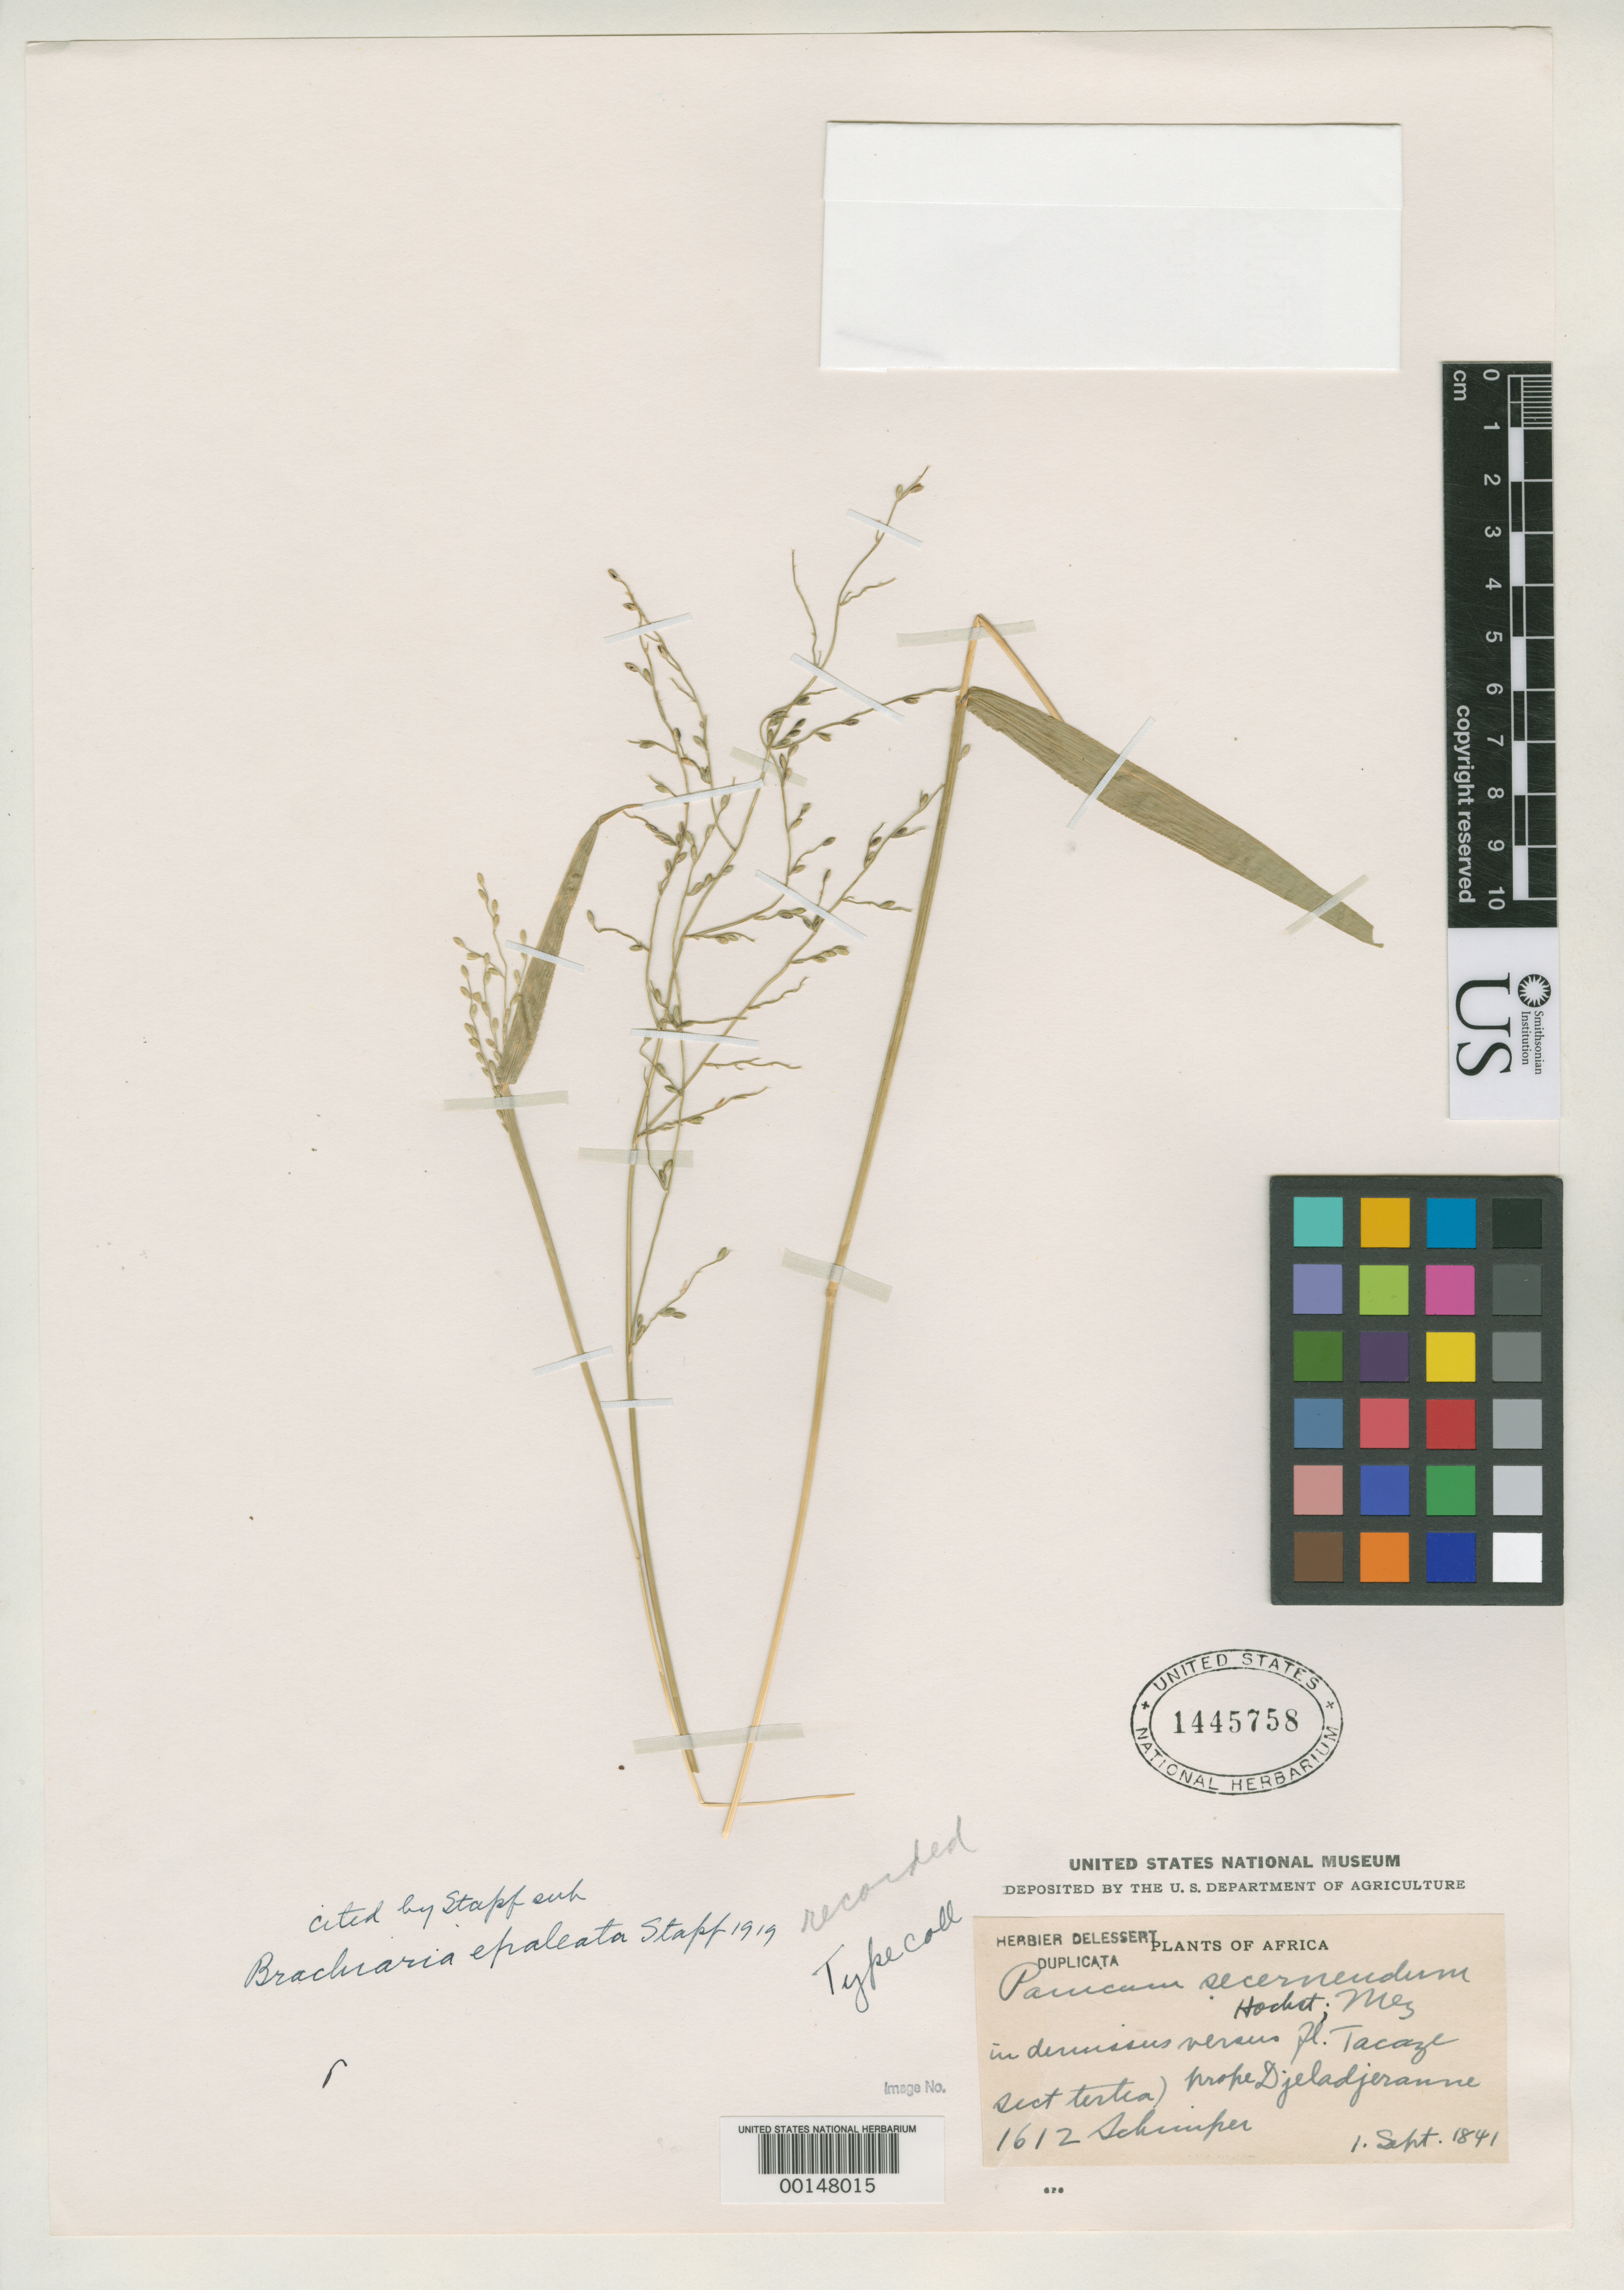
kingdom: Plantae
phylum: Tracheophyta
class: Liliopsida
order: Poales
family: Poaceae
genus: Panicum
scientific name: Panicum secernendum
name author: Hochst. ex Mez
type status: Isosyntype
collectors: G. W. Schimper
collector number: III 1612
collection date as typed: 01 Sep 1841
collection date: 1841-09-01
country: Ethiopia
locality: In demissus versus Fl. Tacaze prope Djeladjeranne.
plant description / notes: Also a type of Brachiaria epaleata Stapf.; Also a type of Panicum secernendum Hochst. ex Mez.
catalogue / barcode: US 1445758